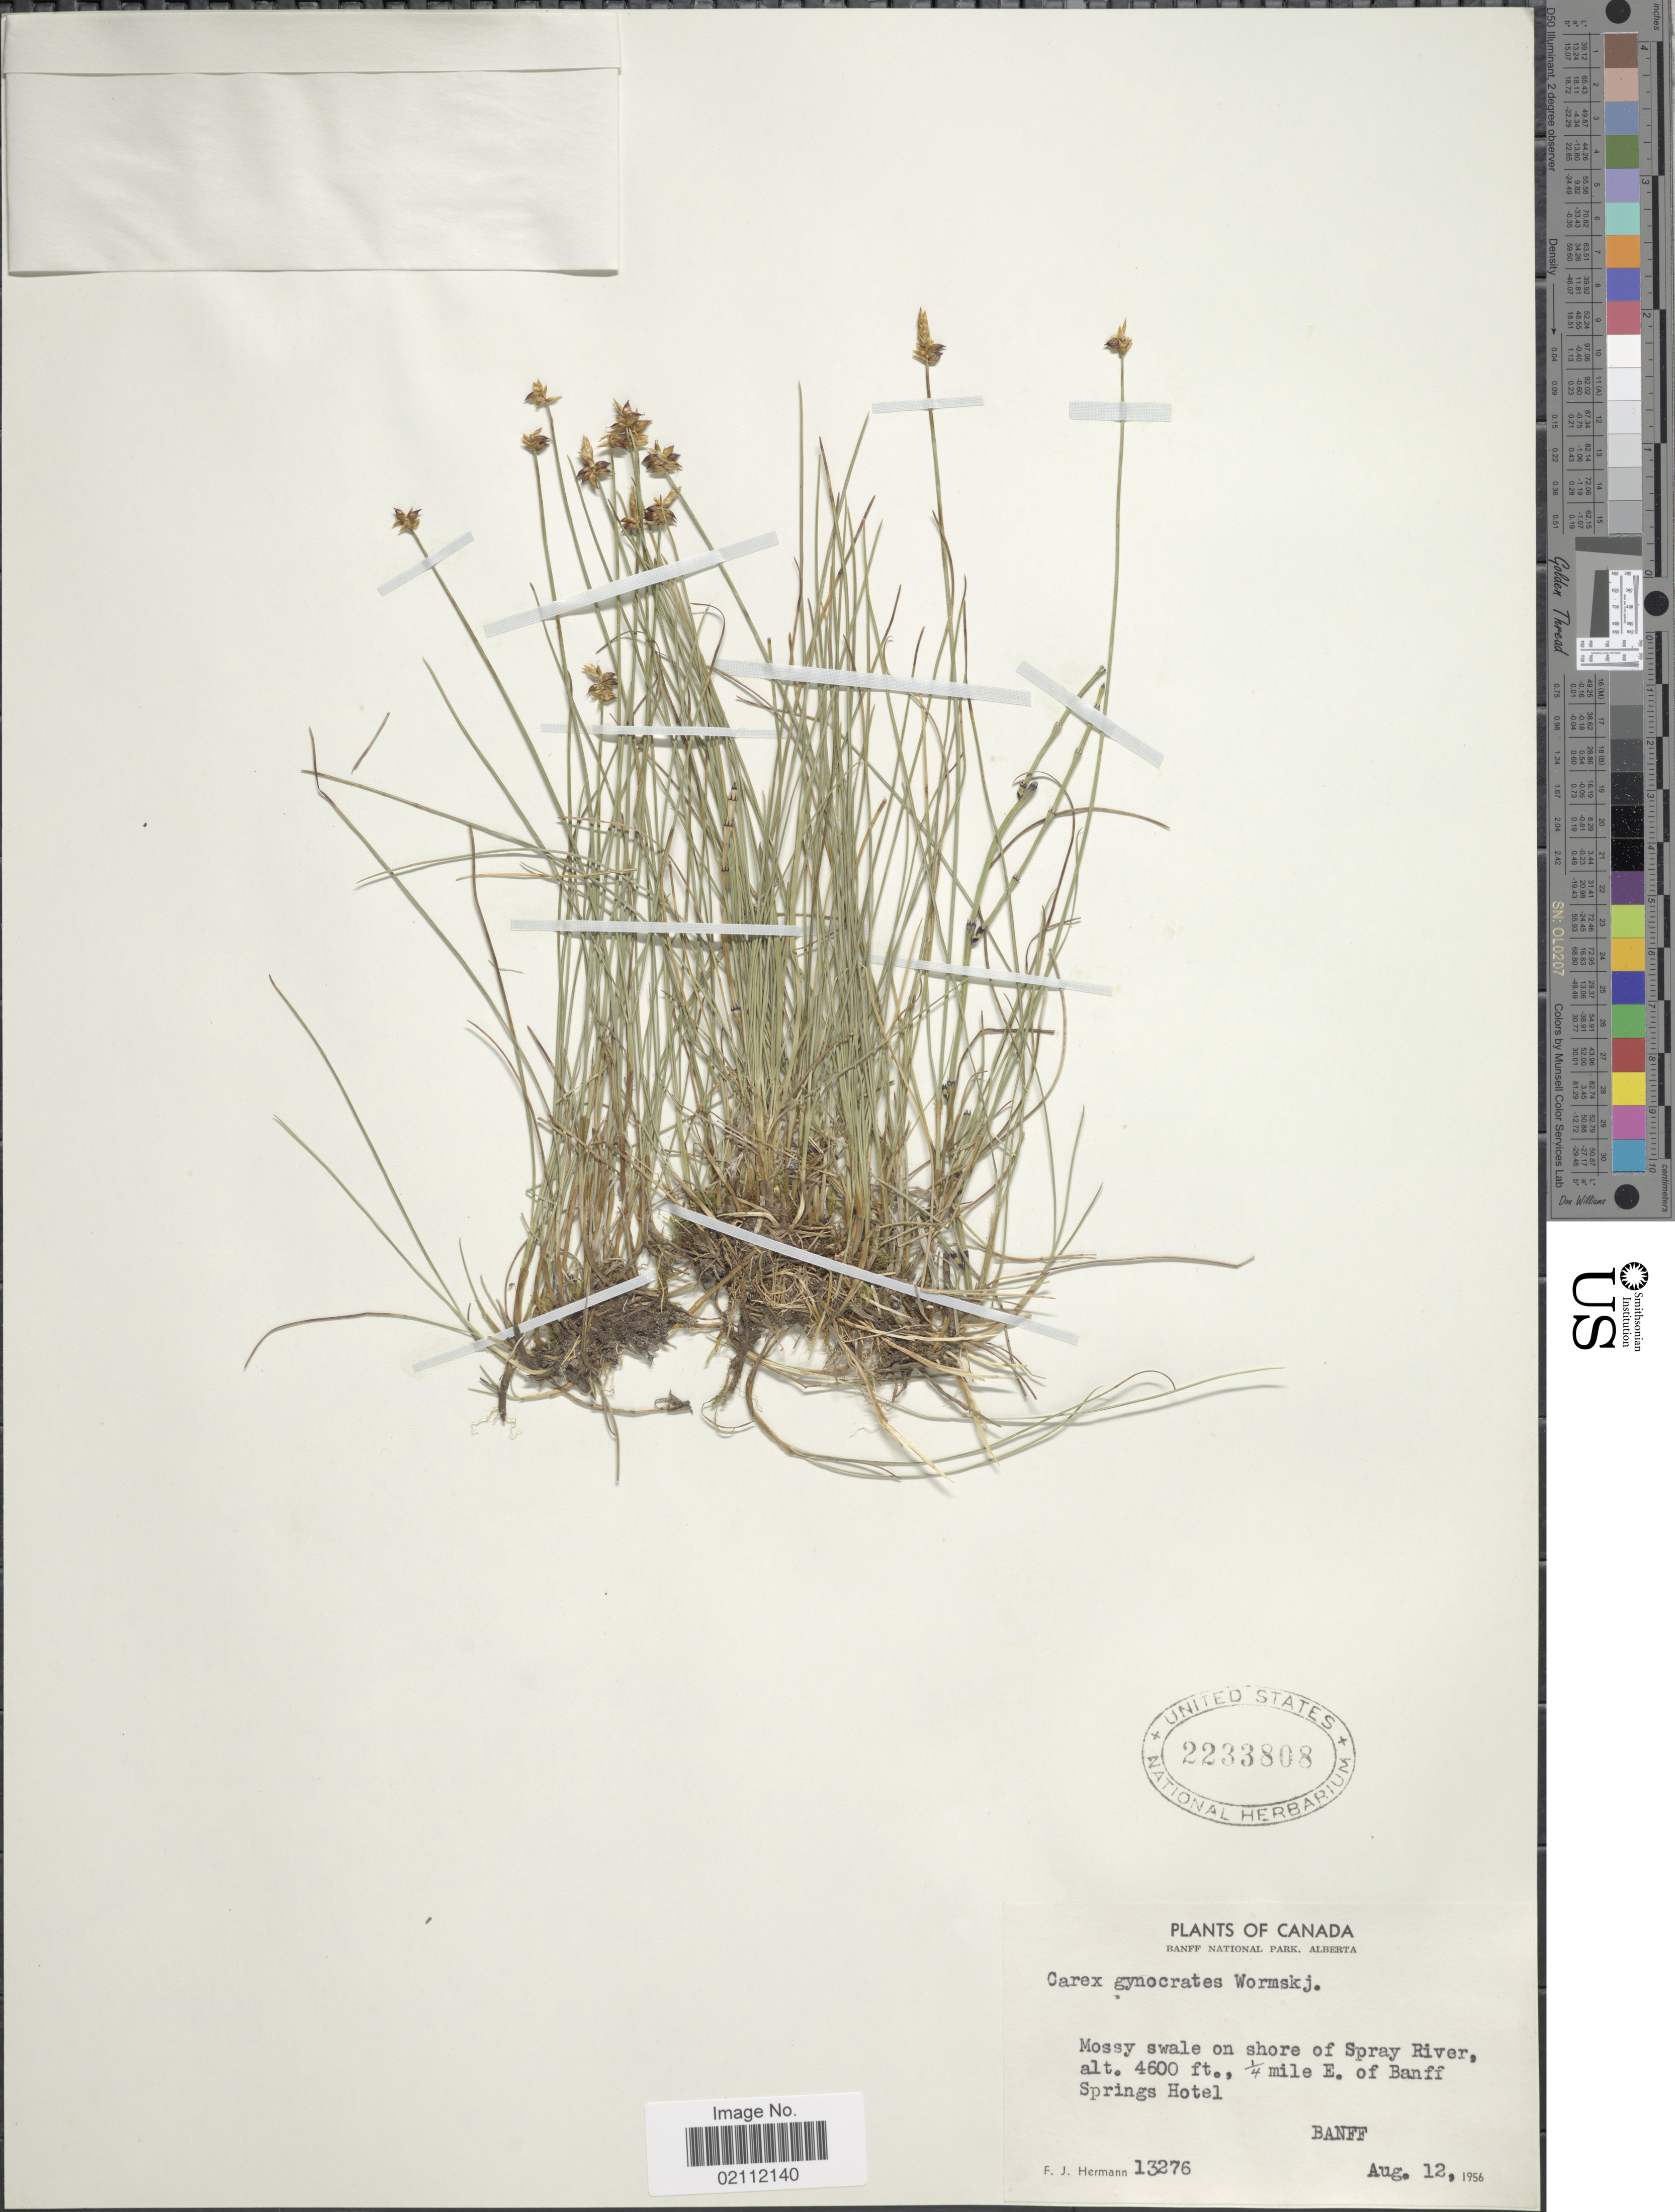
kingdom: Plantae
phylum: Tracheophyta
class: Liliopsida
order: Poales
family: Cyperaceae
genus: Carex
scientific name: Carex nardina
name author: (Hornem.) Fr.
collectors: F. J. Hermann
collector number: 13276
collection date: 1956-08-12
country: Canada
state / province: Alberta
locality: Banff National Park. Spray River, ¼ mile E. of Banff Springs Hotel, Banff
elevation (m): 1402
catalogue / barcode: US 2233808